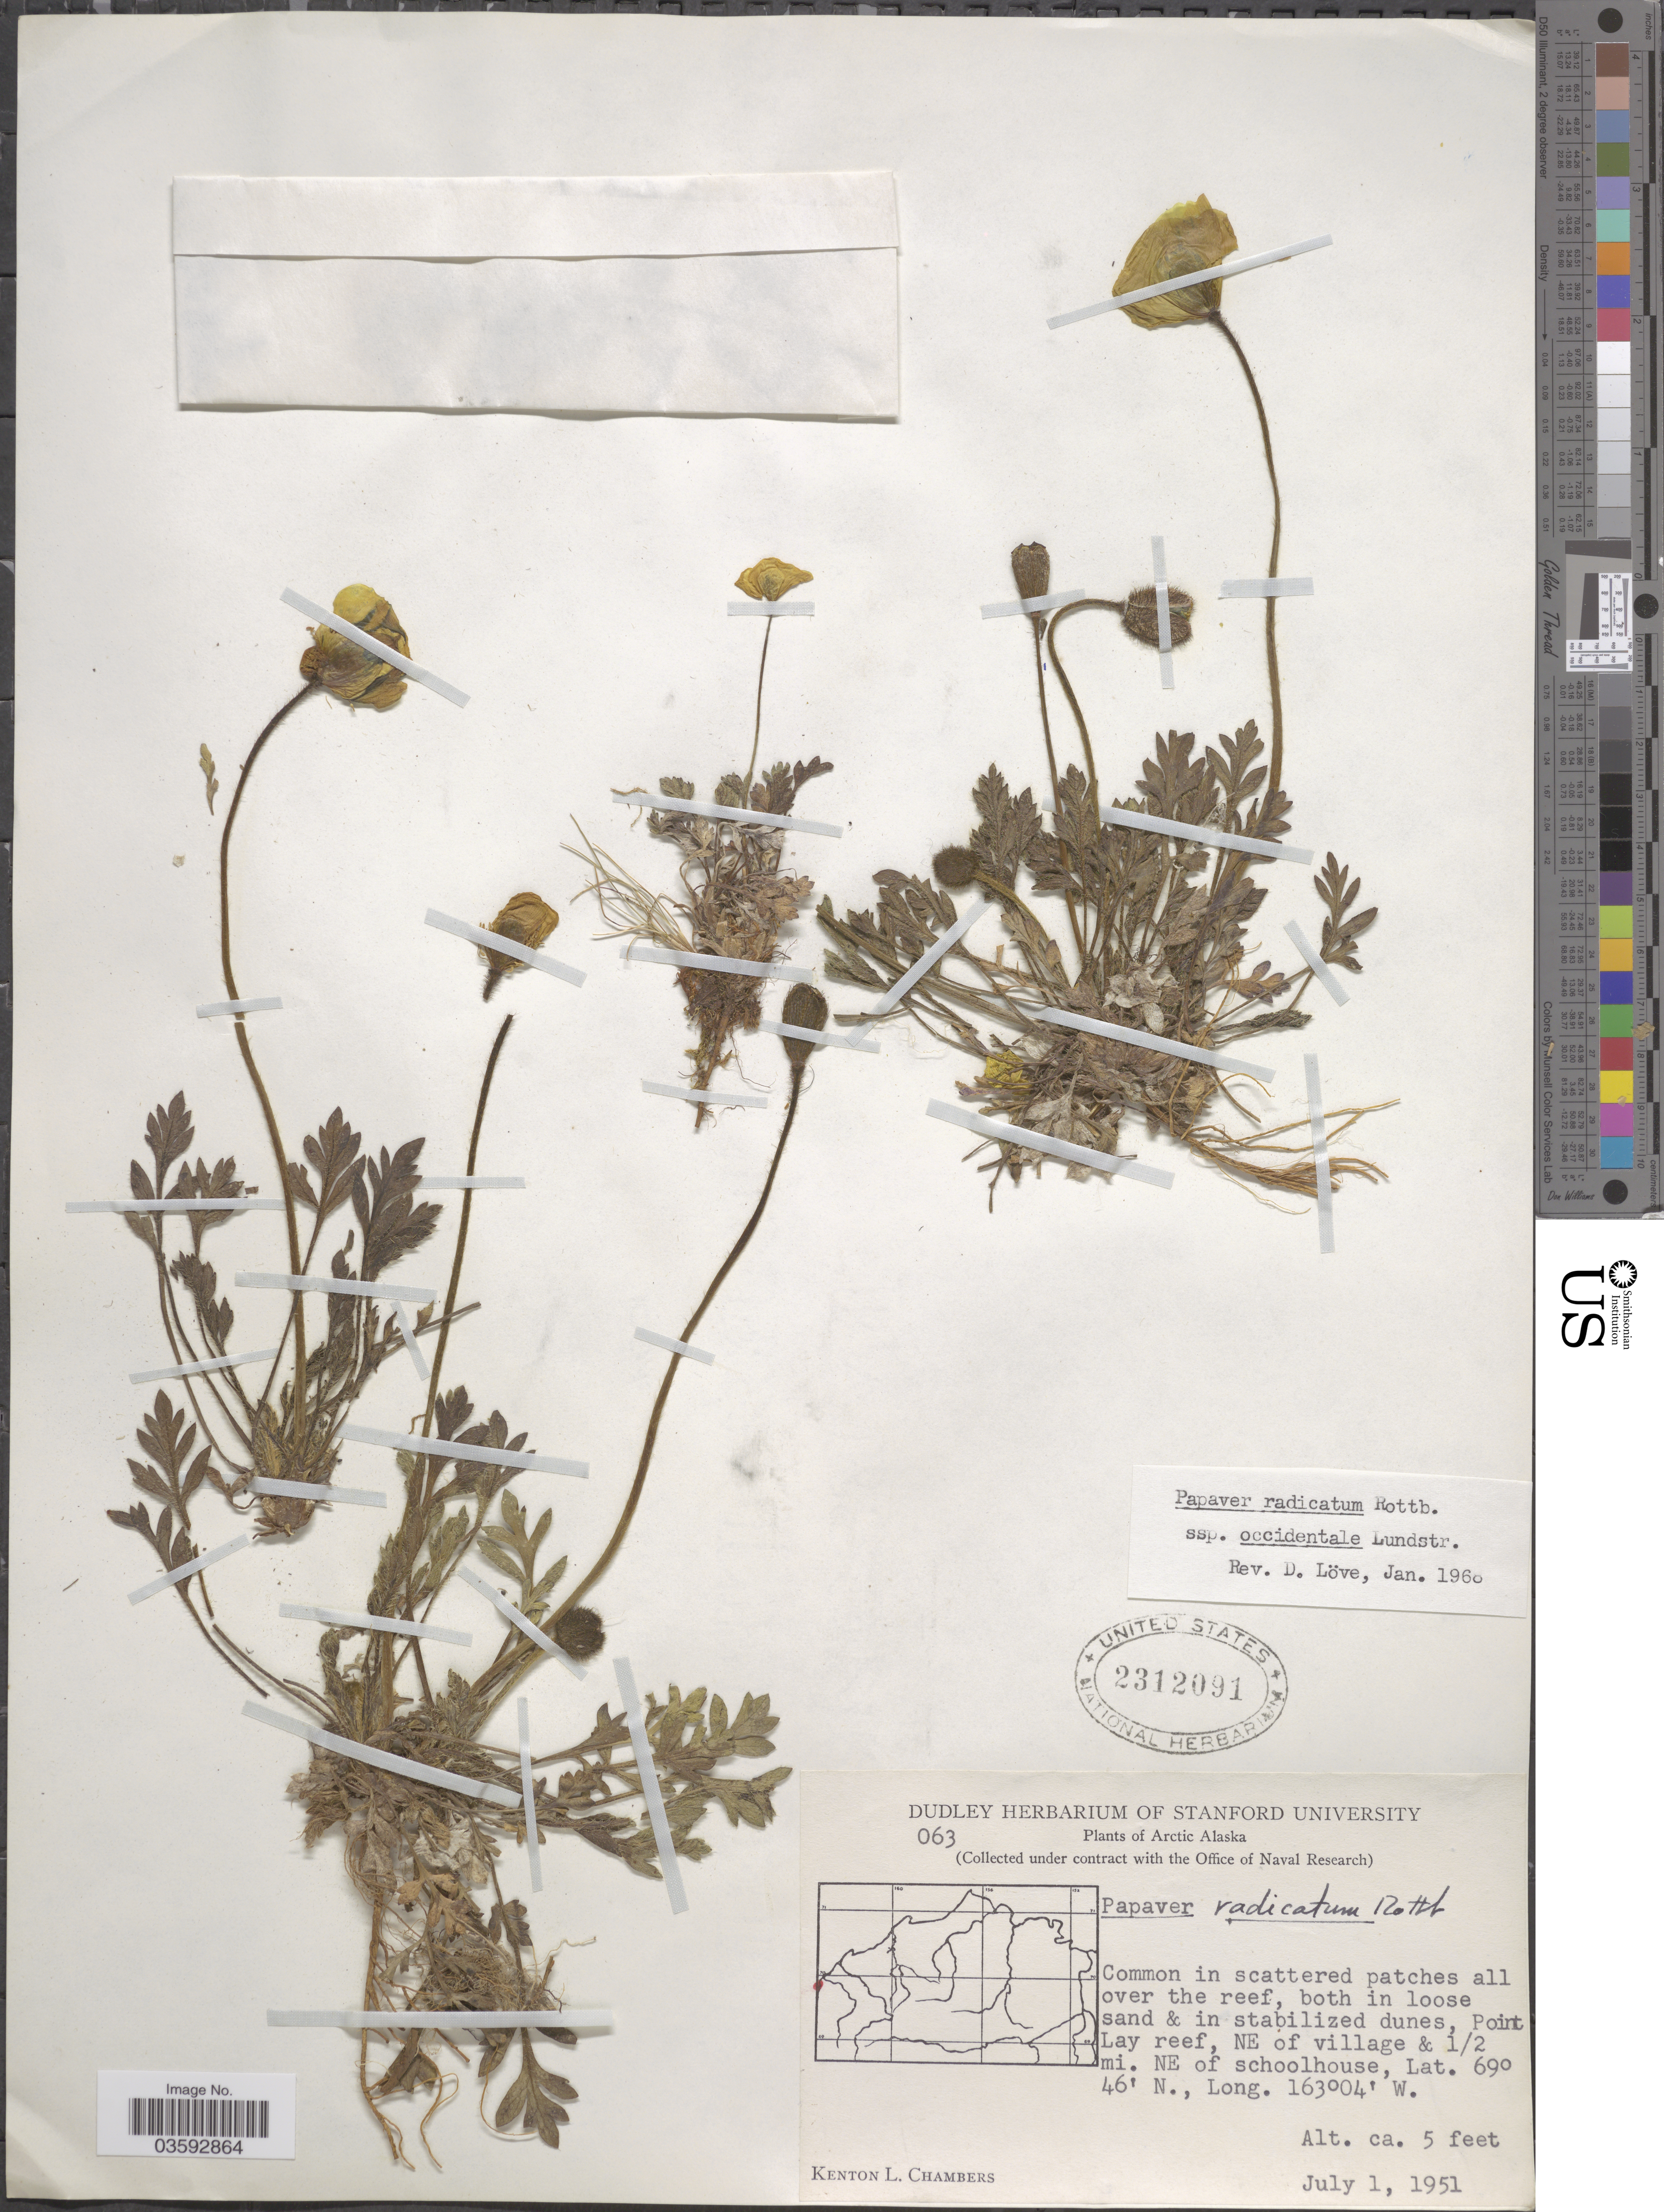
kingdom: Plantae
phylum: Tracheophyta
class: Magnoliopsida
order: Ranunculales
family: Papaveraceae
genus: Papaver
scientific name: Papaver radicatum subsp. occidentale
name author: Lundstr.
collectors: K. L. Chambers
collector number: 063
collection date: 1951-07-01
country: United States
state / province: Alaska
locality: Arctic Alaska. Point Lay reef, NE of village & ½ mi. NE of schoolhouse.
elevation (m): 2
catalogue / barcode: US 2312091